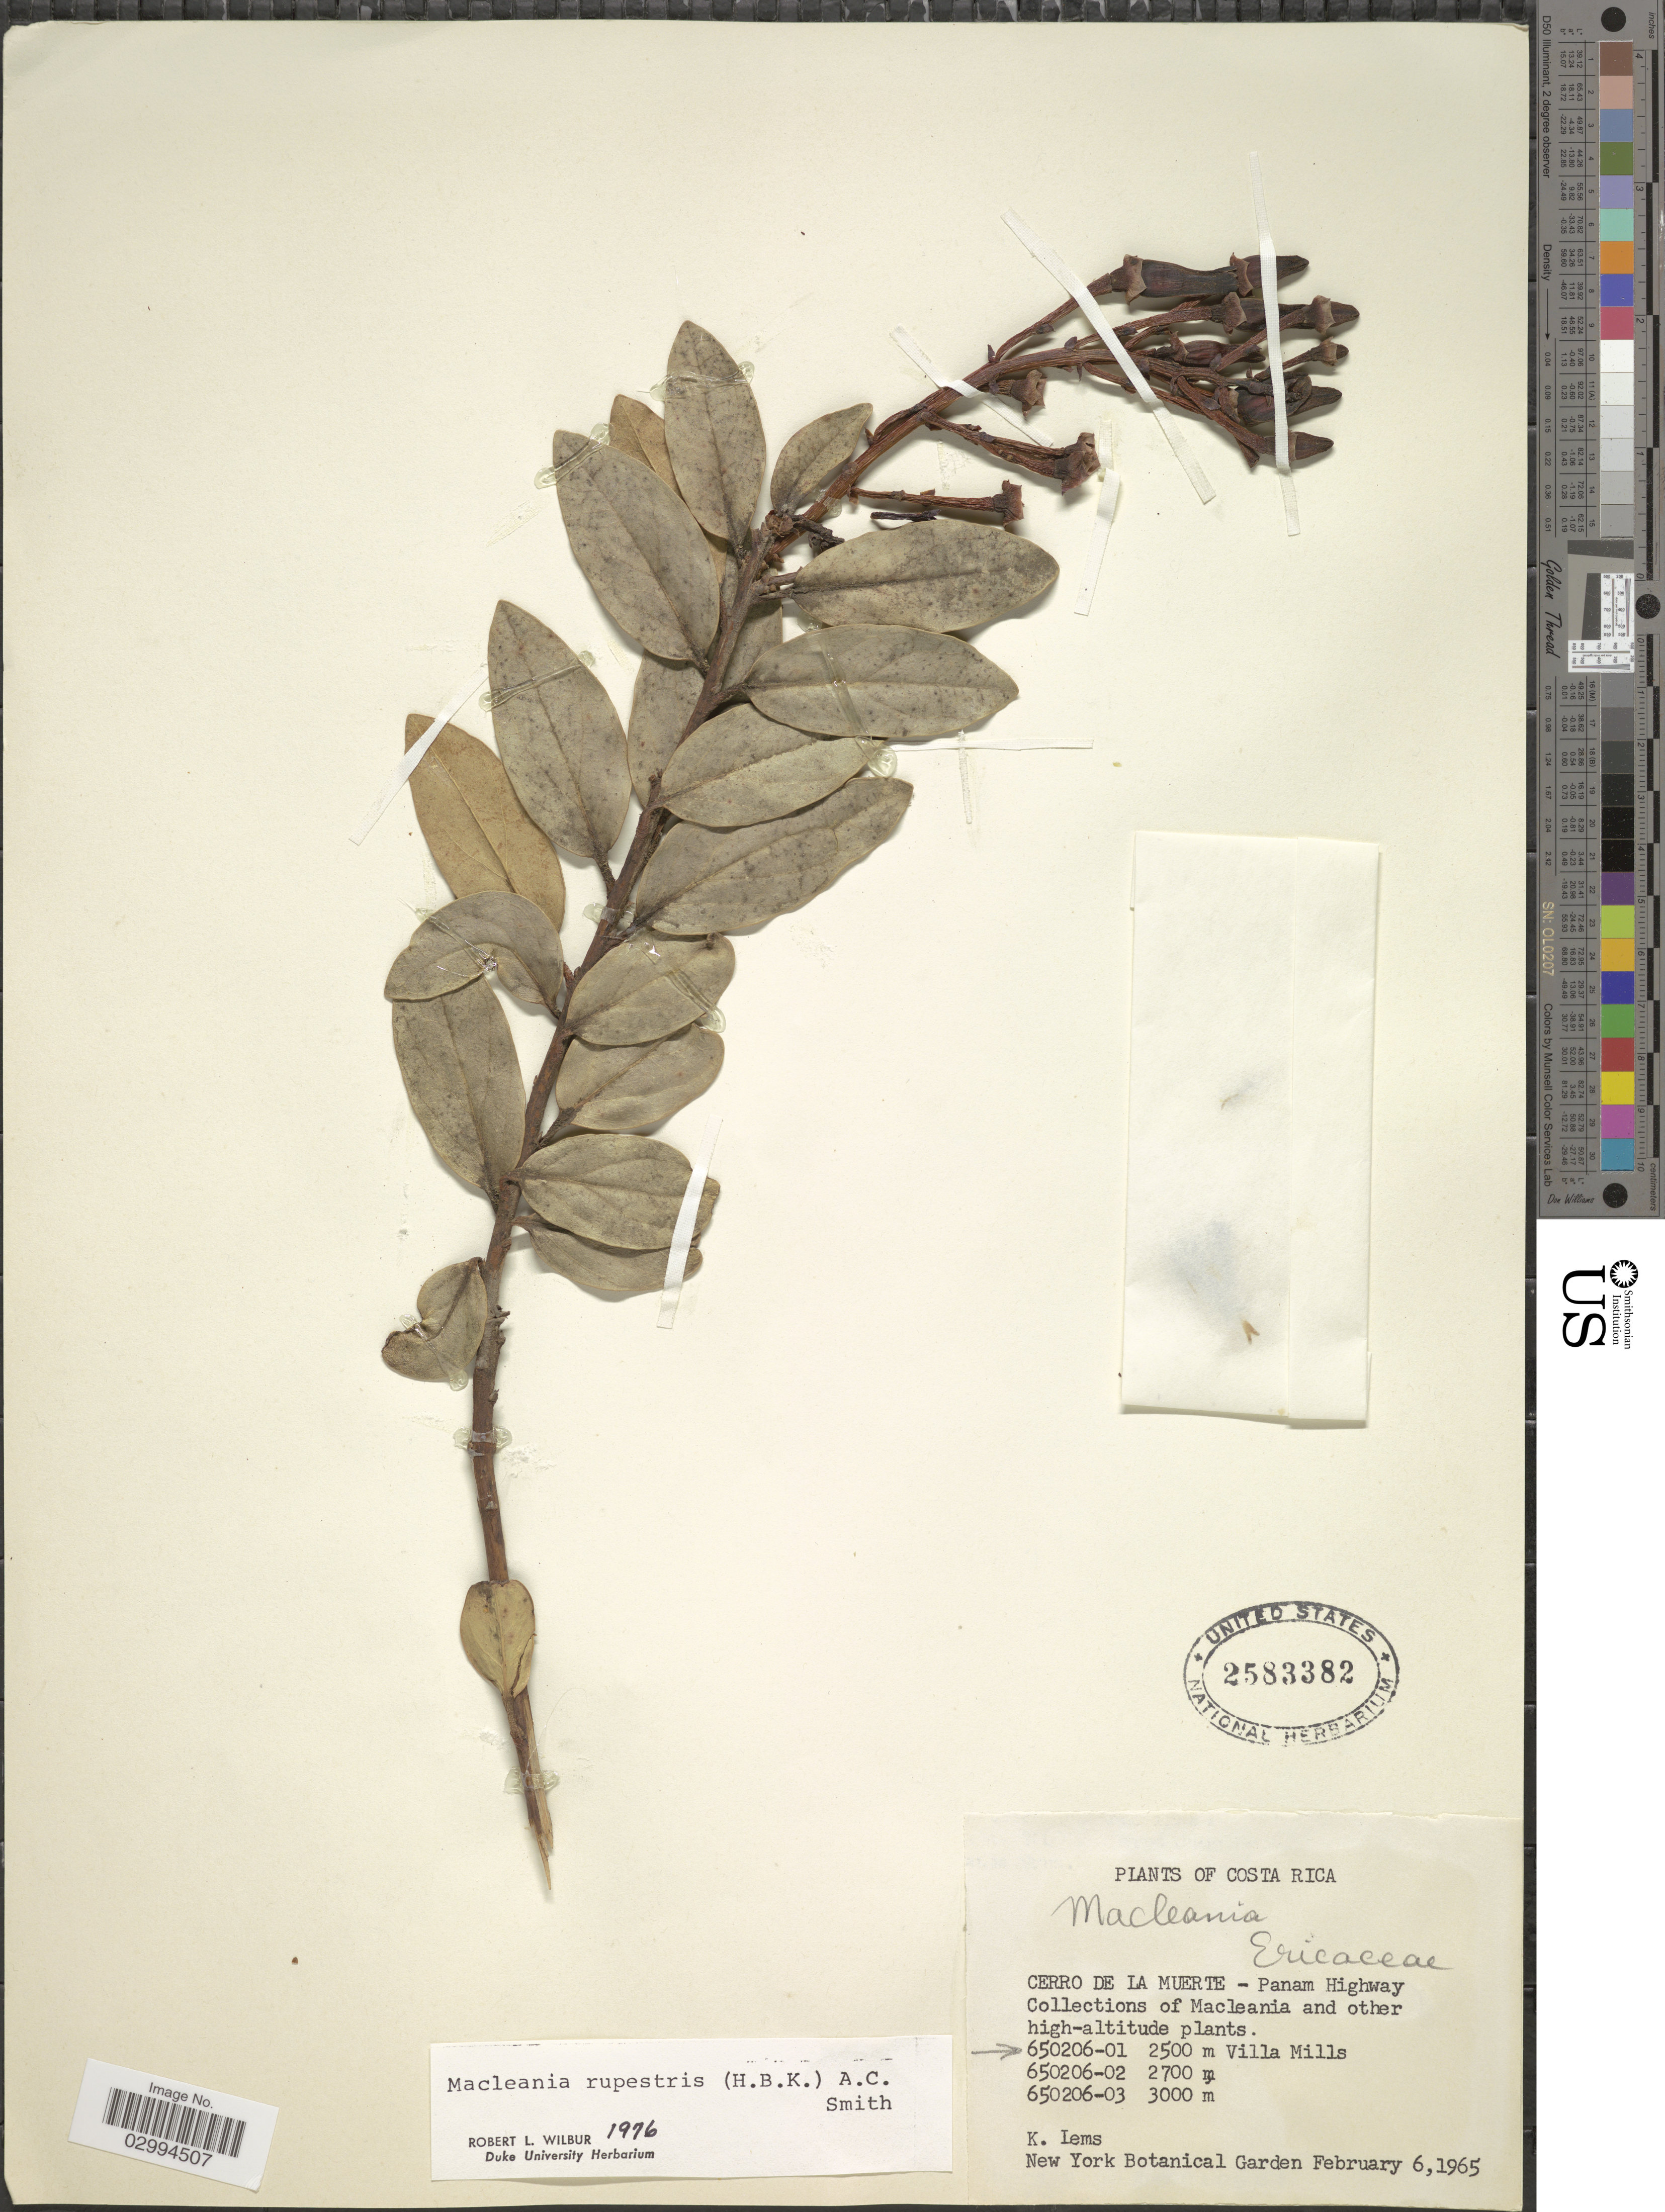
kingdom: Plantae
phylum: Tracheophyta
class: Magnoliopsida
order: Ericales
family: Ericaceae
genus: Macleania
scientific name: Macleania rupestris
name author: (Kunth) A.C. Sm.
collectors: K. Lems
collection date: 1965-02-06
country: Costa Rica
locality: Cerro de la Muerte - Panam Highway. Villa Mills.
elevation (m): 2500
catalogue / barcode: US 2583382